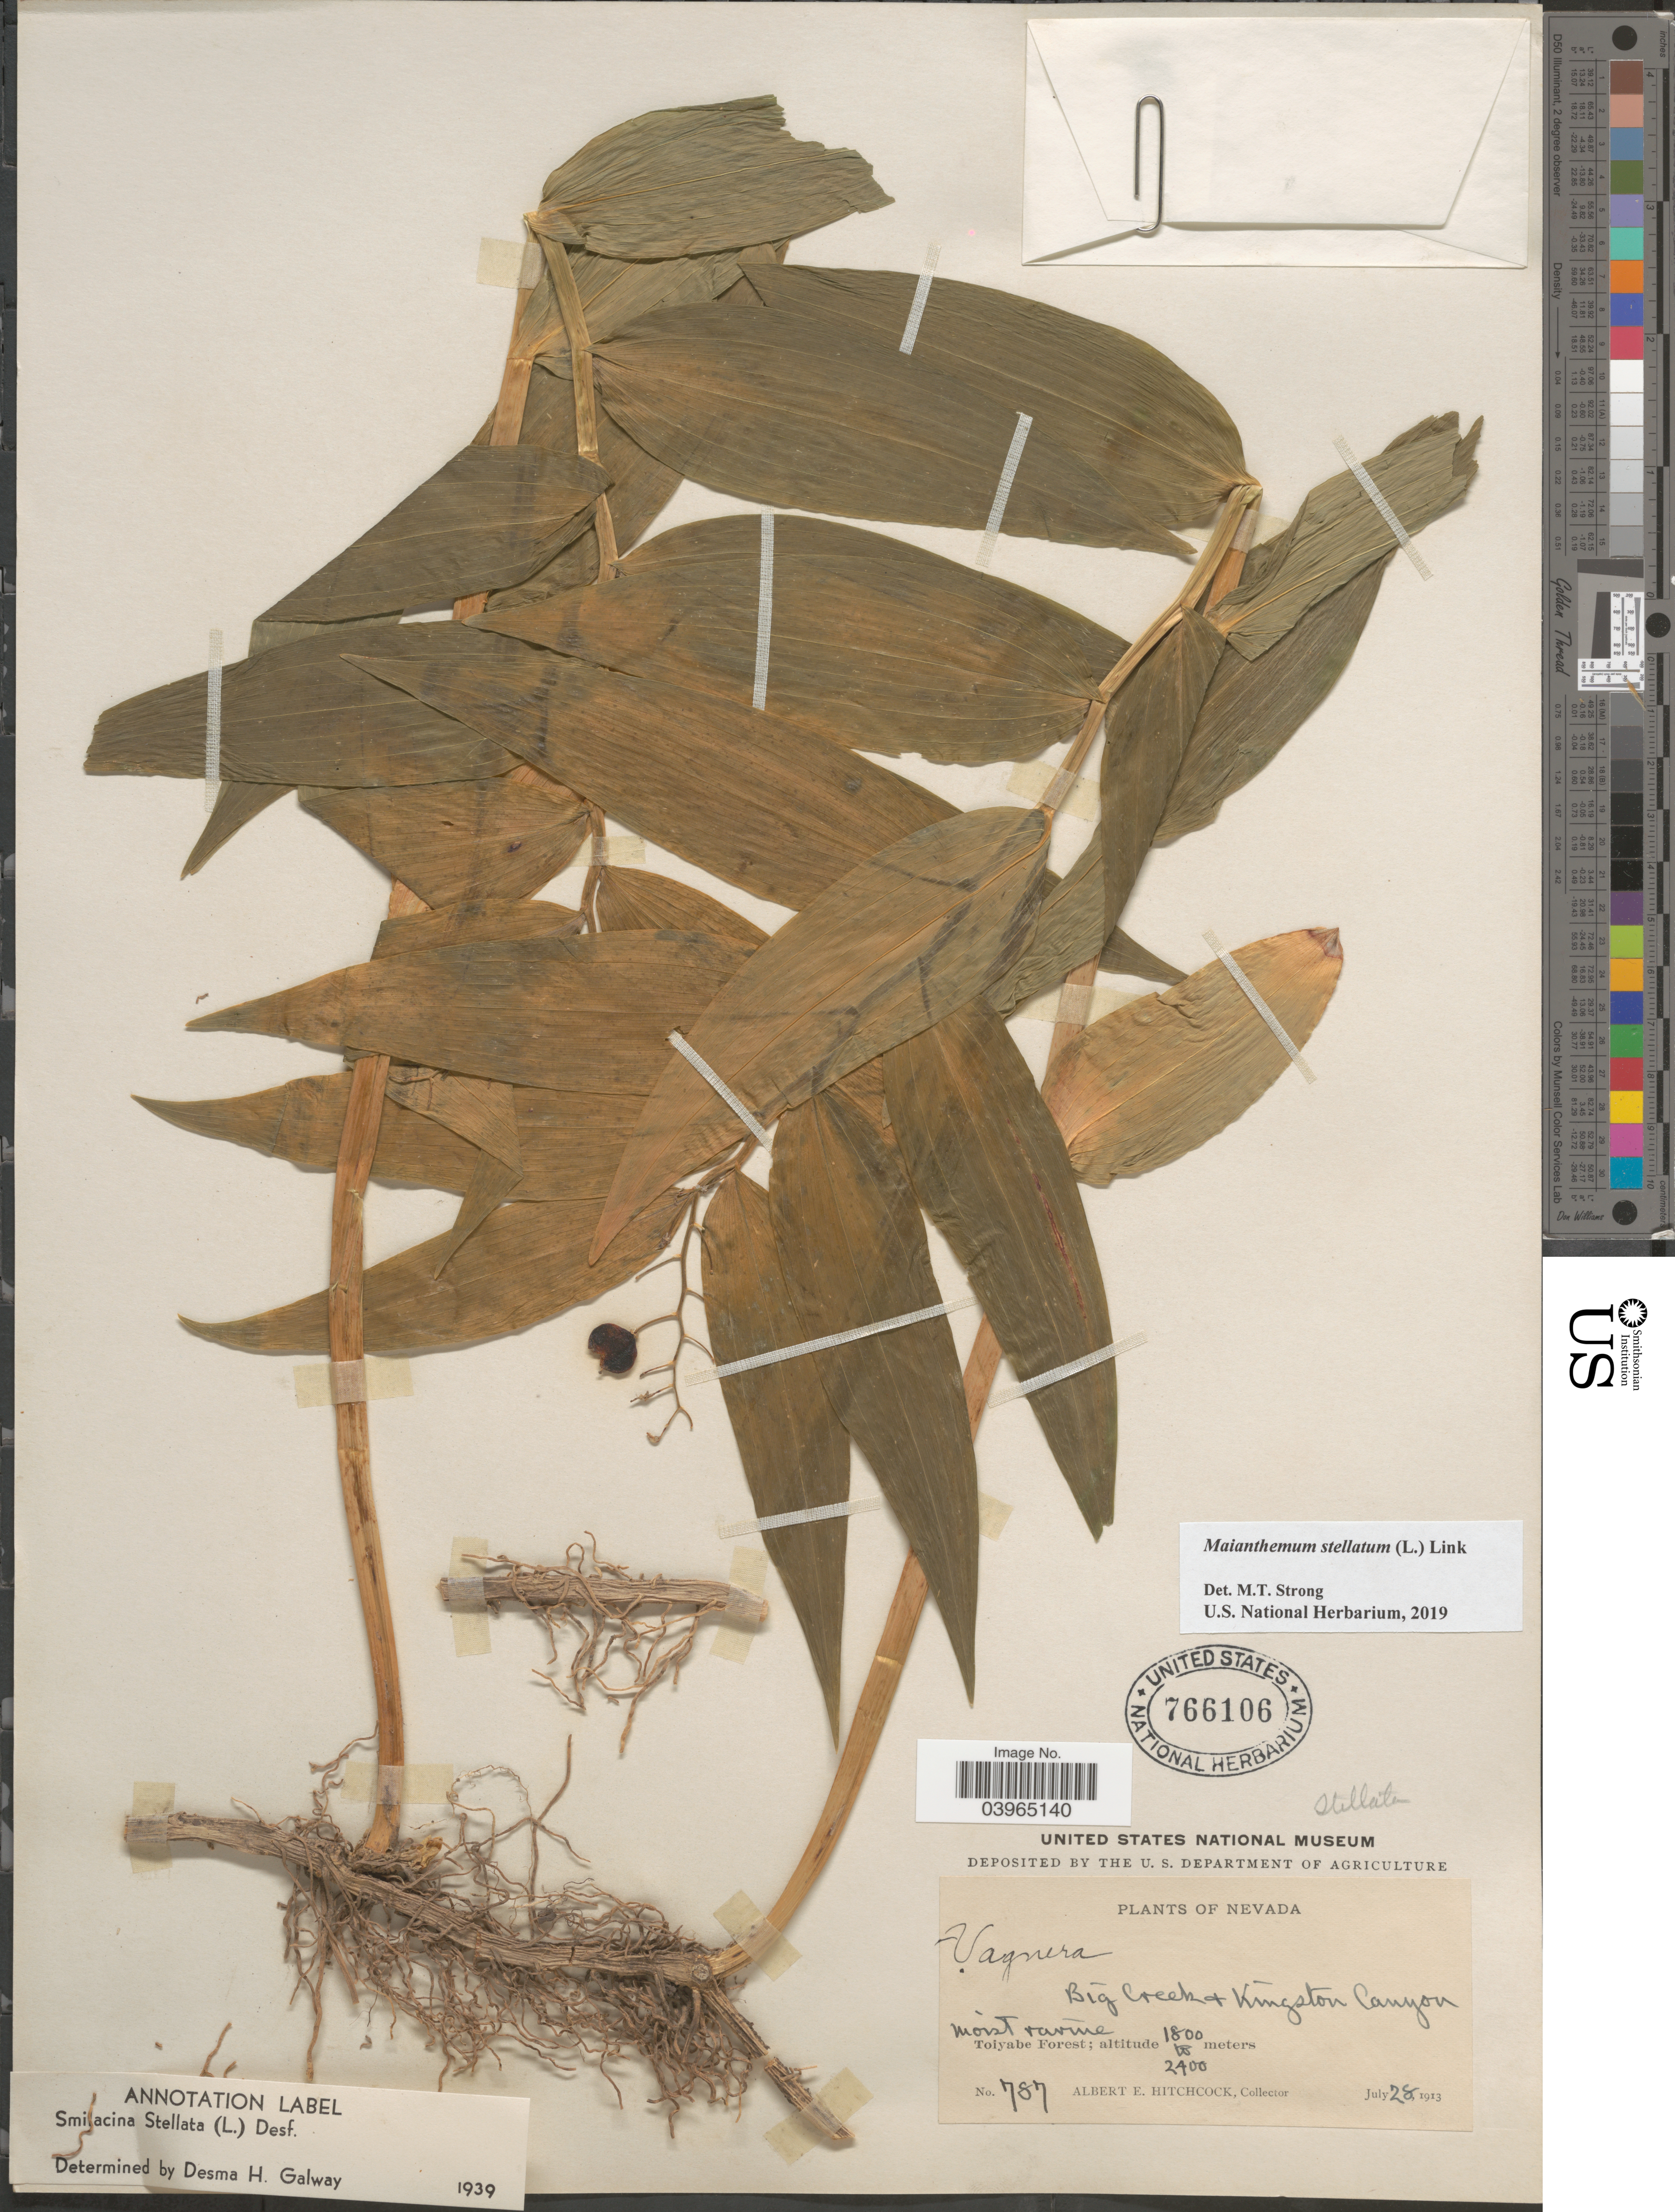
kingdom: Plantae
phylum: Tracheophyta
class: Liliopsida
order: Asparagales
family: Asparagaceae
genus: Maianthemum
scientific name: Maianthemum stellatum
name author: (L.) Link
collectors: A. Hitchcock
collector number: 787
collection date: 1913-07-28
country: United States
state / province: Nevada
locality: Big Creek & Kingston Canyon. Moist ravine. Toiyabe Forest.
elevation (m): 1800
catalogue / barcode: US 766106